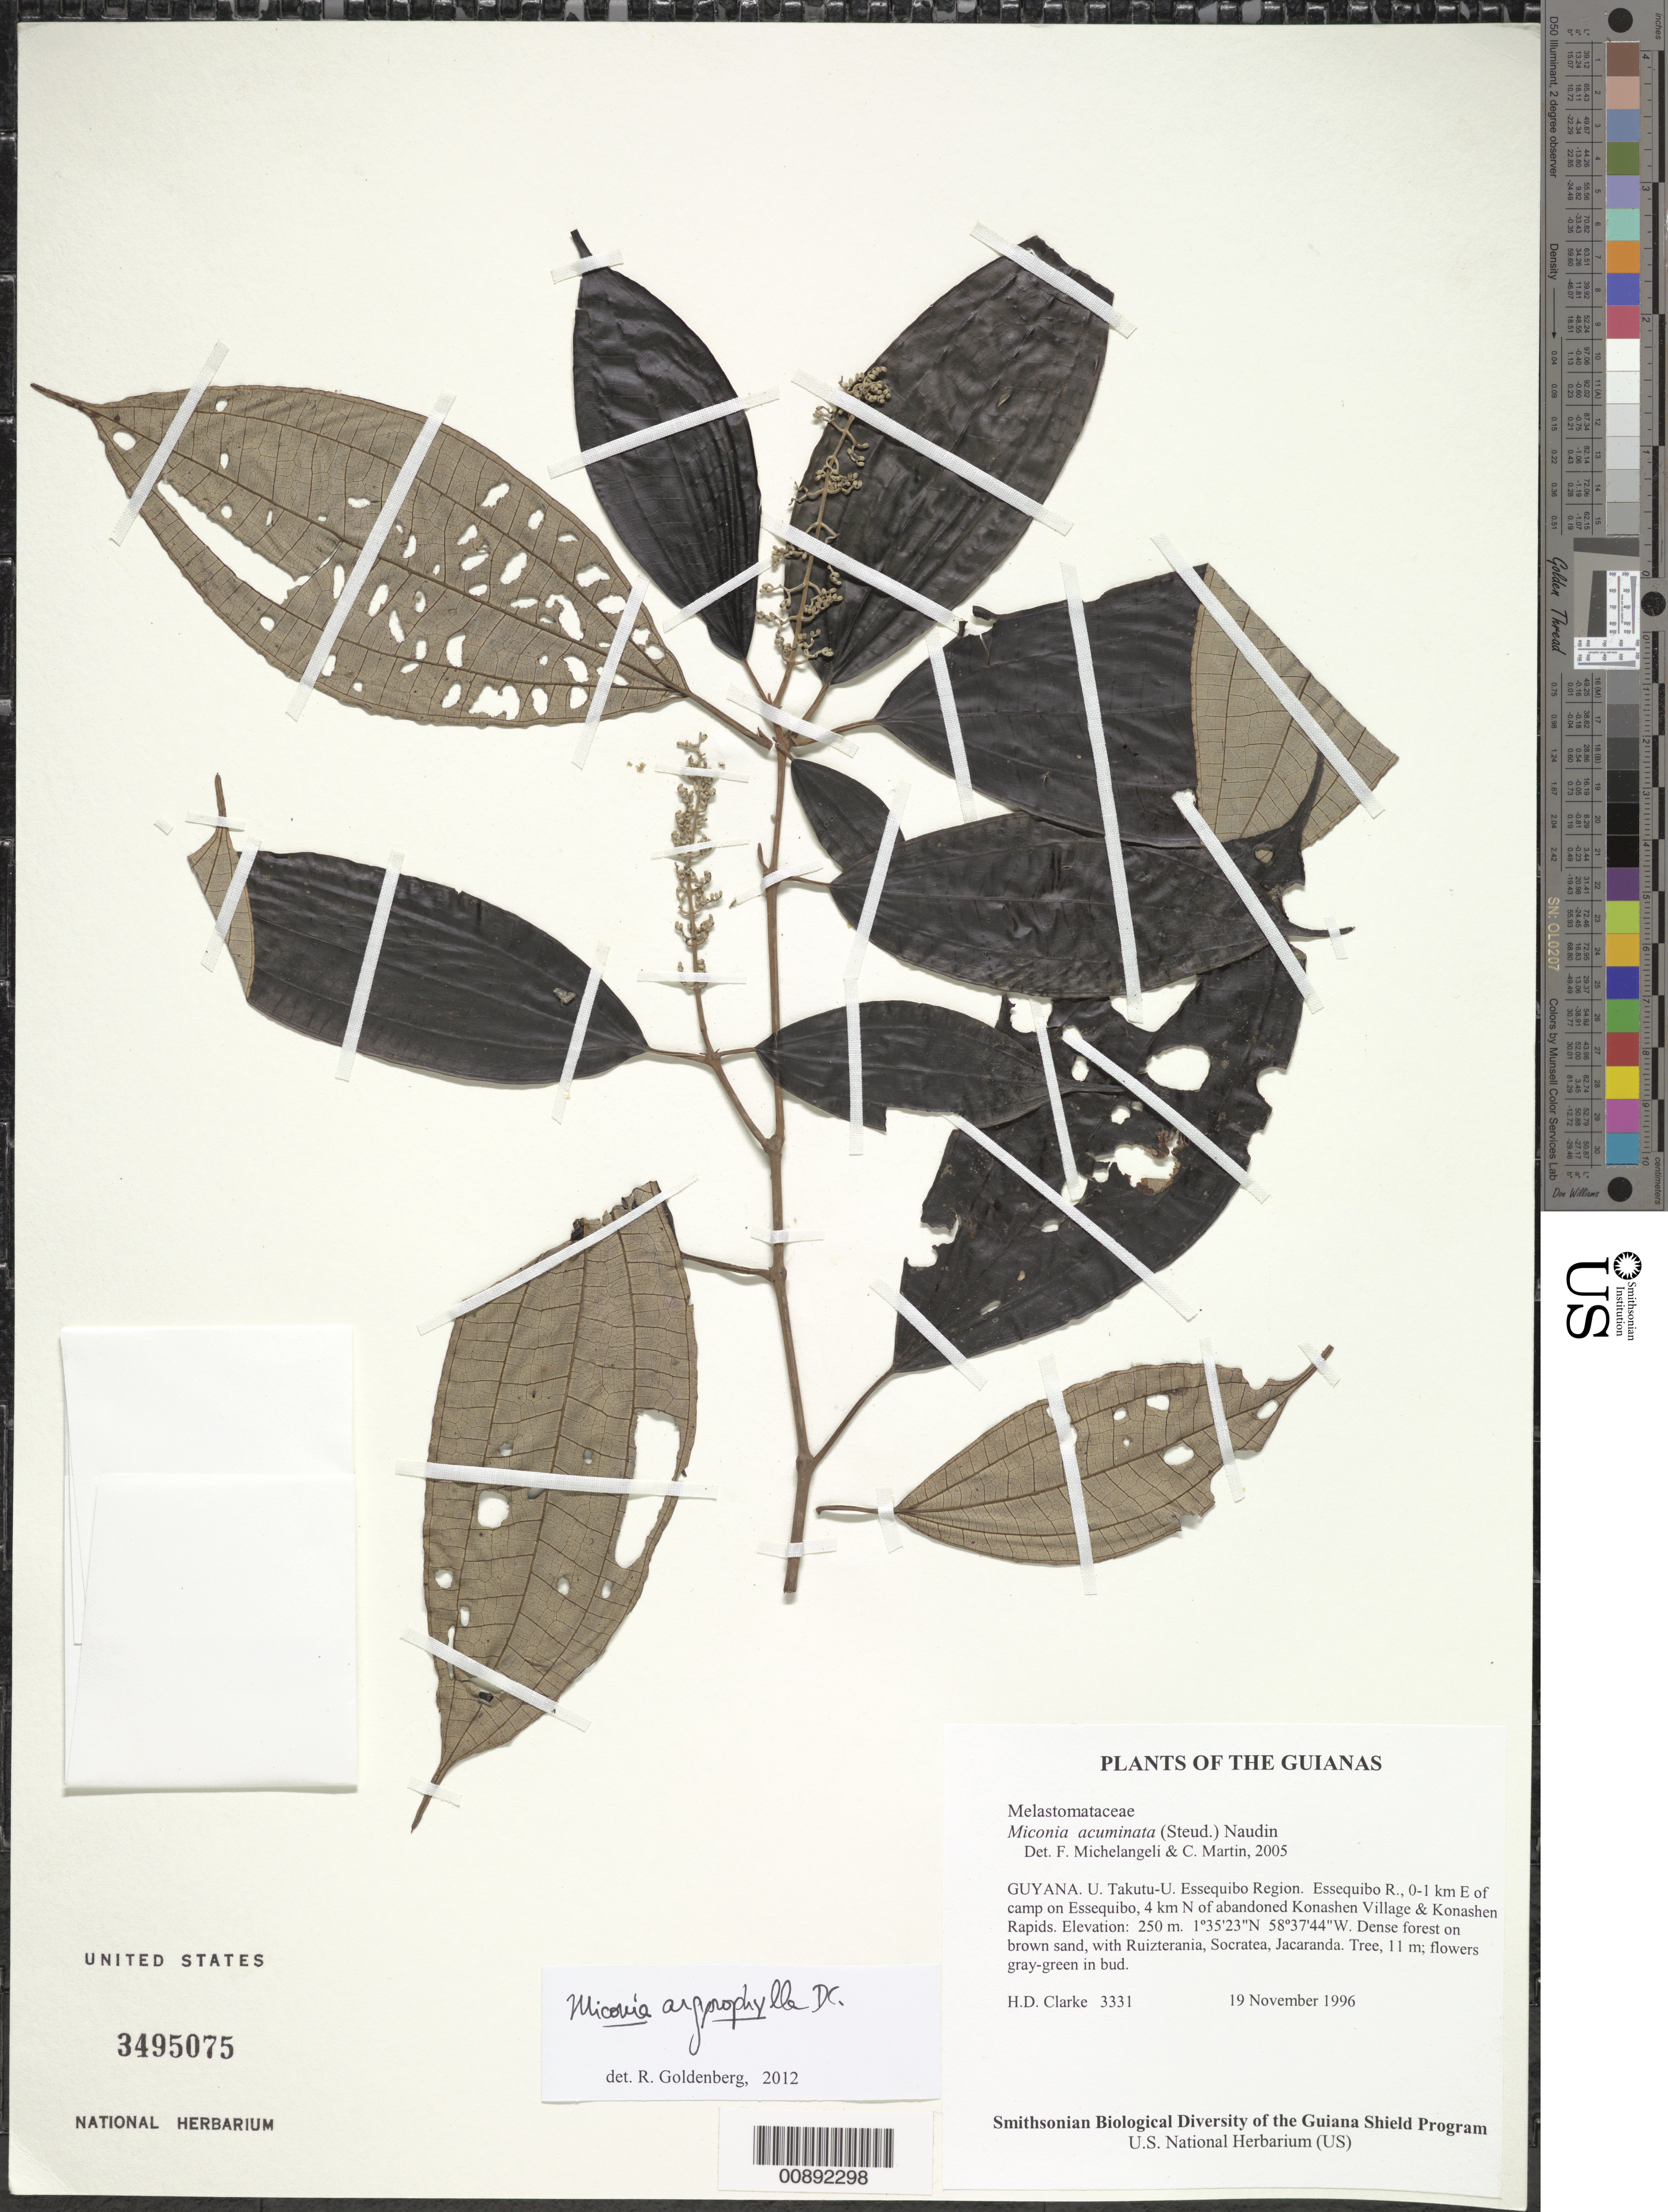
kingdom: Plantae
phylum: Tracheophyta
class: Magnoliopsida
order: Myrtales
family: Melastomataceae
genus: Miconia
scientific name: Miconia navioensis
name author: Wurdack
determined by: Almeda, F.; Penneys, D. S.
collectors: H. D. Clarke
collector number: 3331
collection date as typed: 19 November 1996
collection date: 1996-11-19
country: Guyana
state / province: U. Takutu-U. Essequibo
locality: Essequibo R., 0-1 km E of camp on Essequibo, 4 km N of abandoned Konashen Village & Konashen Rapids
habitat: Dense forest on brown sand, with Ruizterania, Socratea, Jacaranda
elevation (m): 250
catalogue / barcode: US 3495075